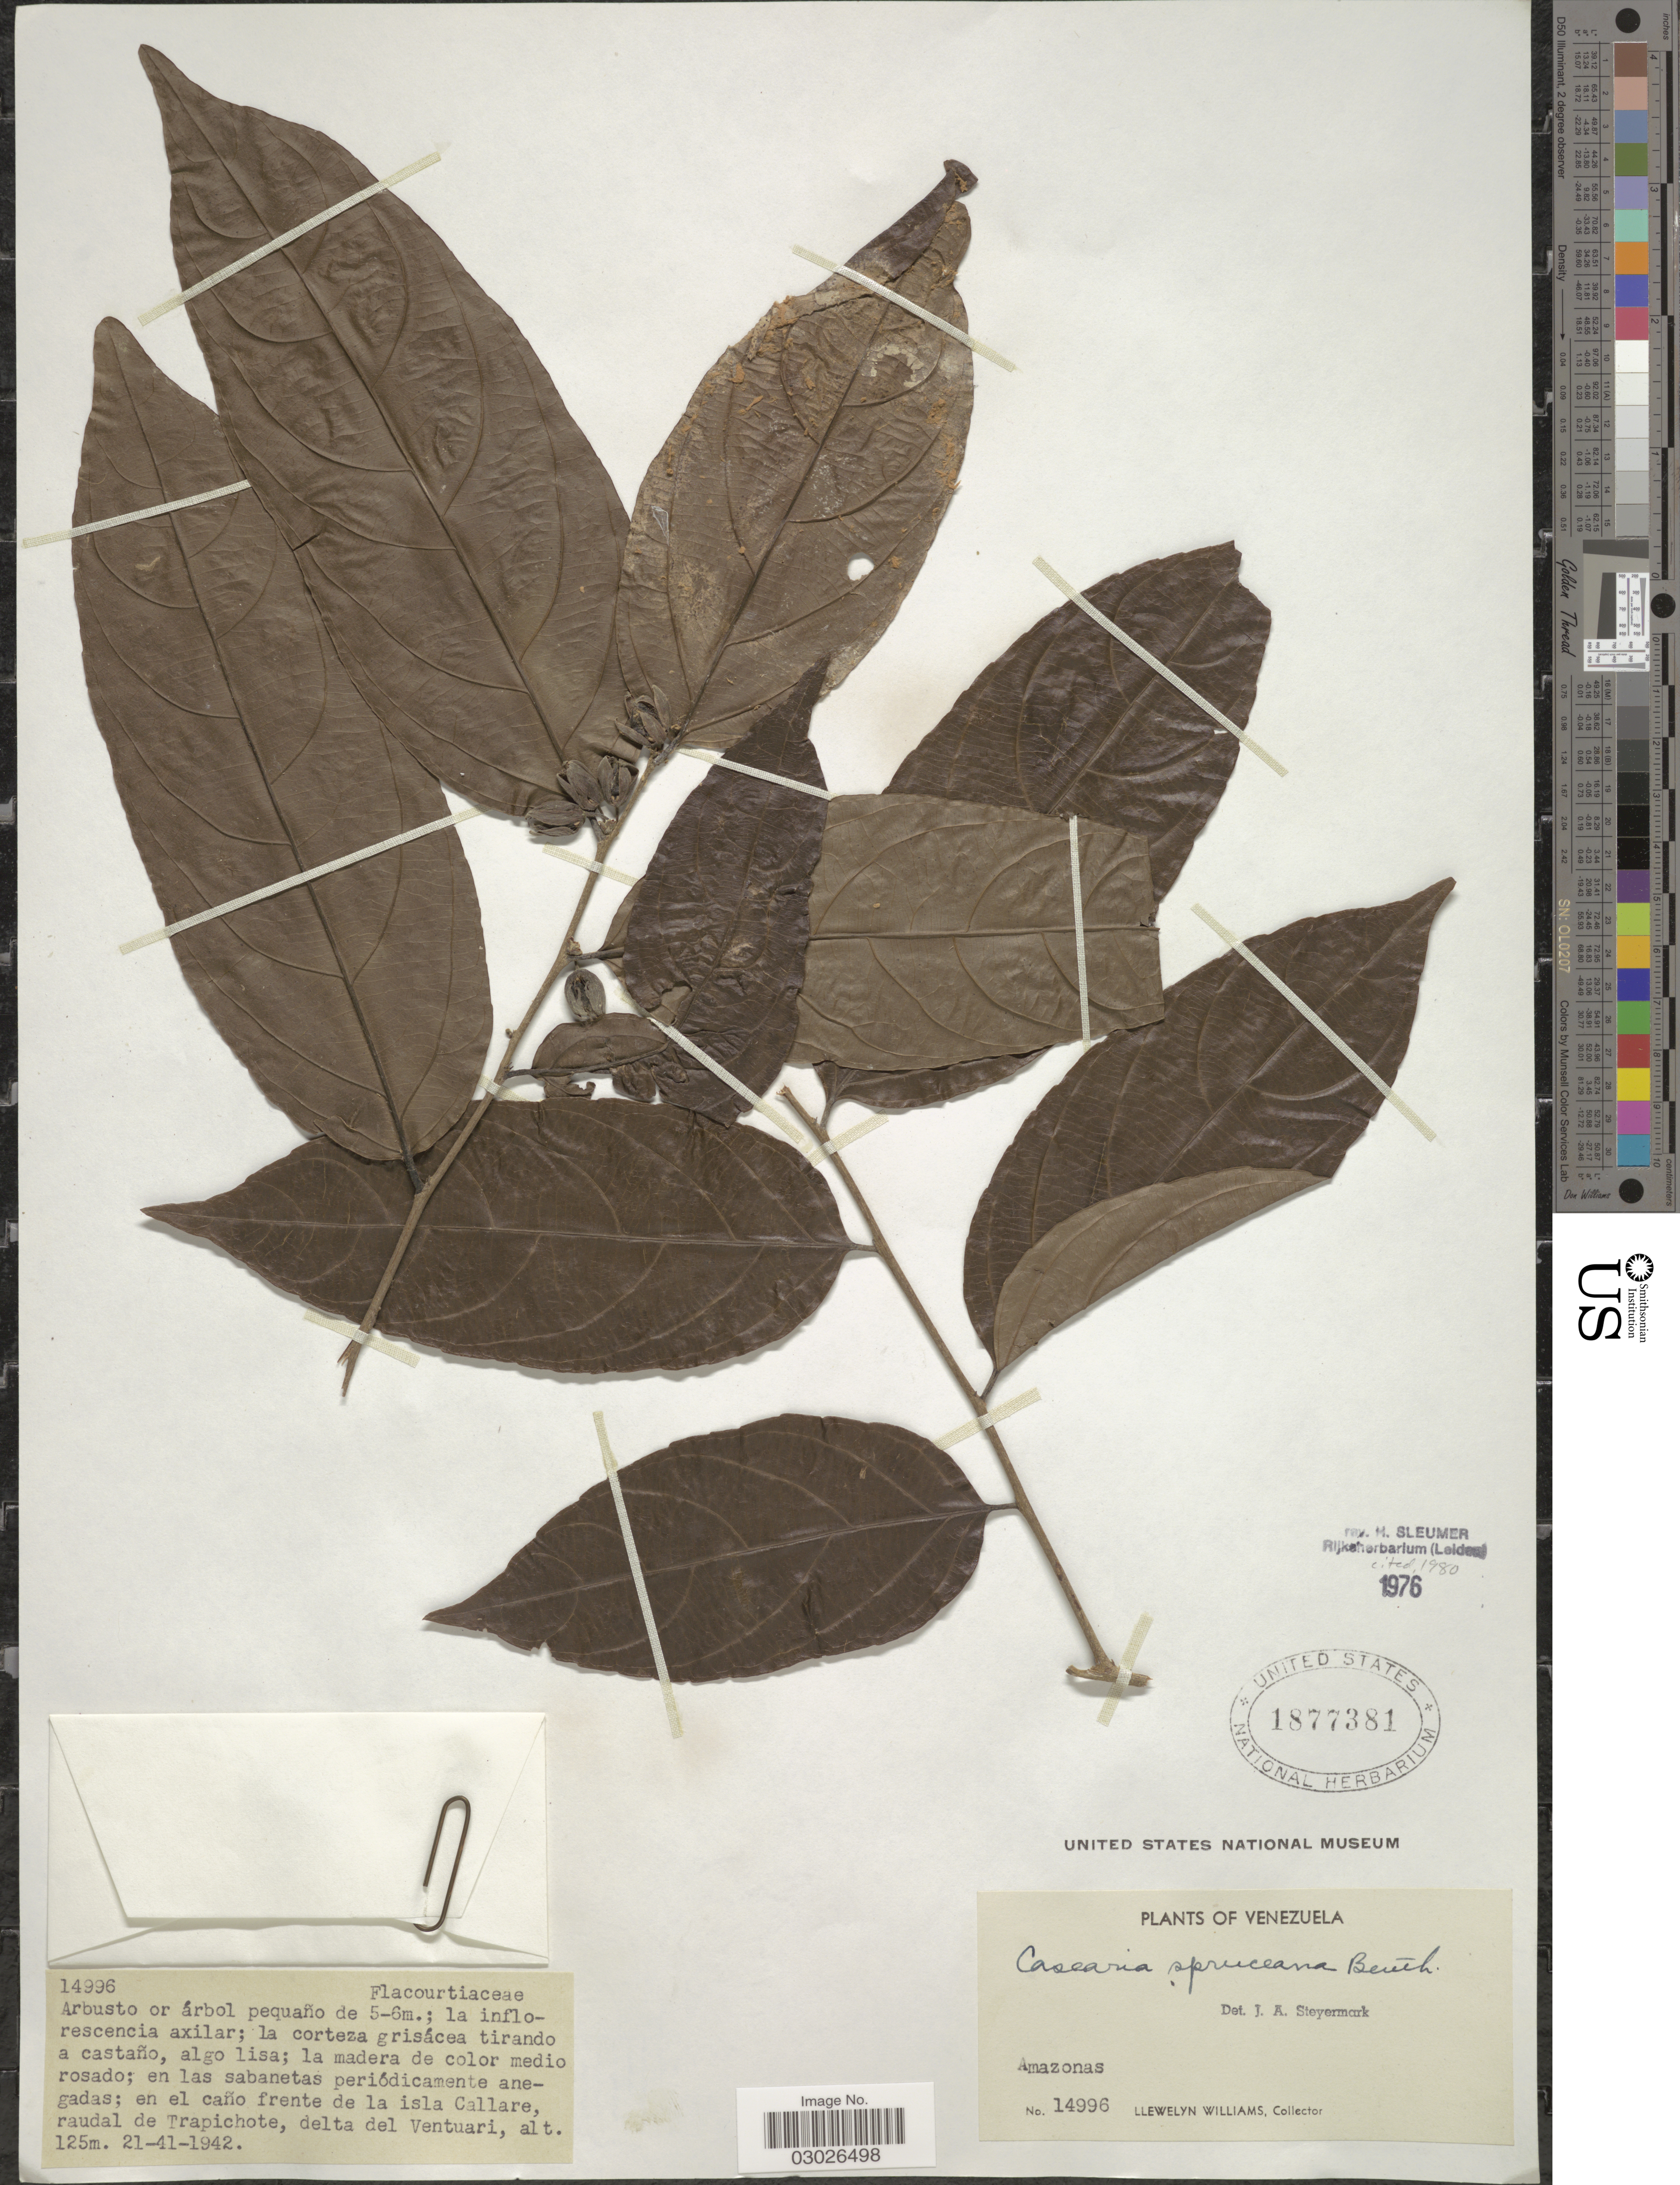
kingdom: Plantae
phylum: Tracheophyta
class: Magnoliopsida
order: Malpighiales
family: Salicaceae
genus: Piparea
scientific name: Piparea spruceana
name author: (Benth. ex Eichler) T. Samar. & M.H. Alford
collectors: Ll. Williams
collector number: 14996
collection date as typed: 21-41-1942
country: Venezuela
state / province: Amazonas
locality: En el caño frente de la isla Callare, raudal de Trapichote, delta del Ventuari.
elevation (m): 125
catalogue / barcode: US 1877381